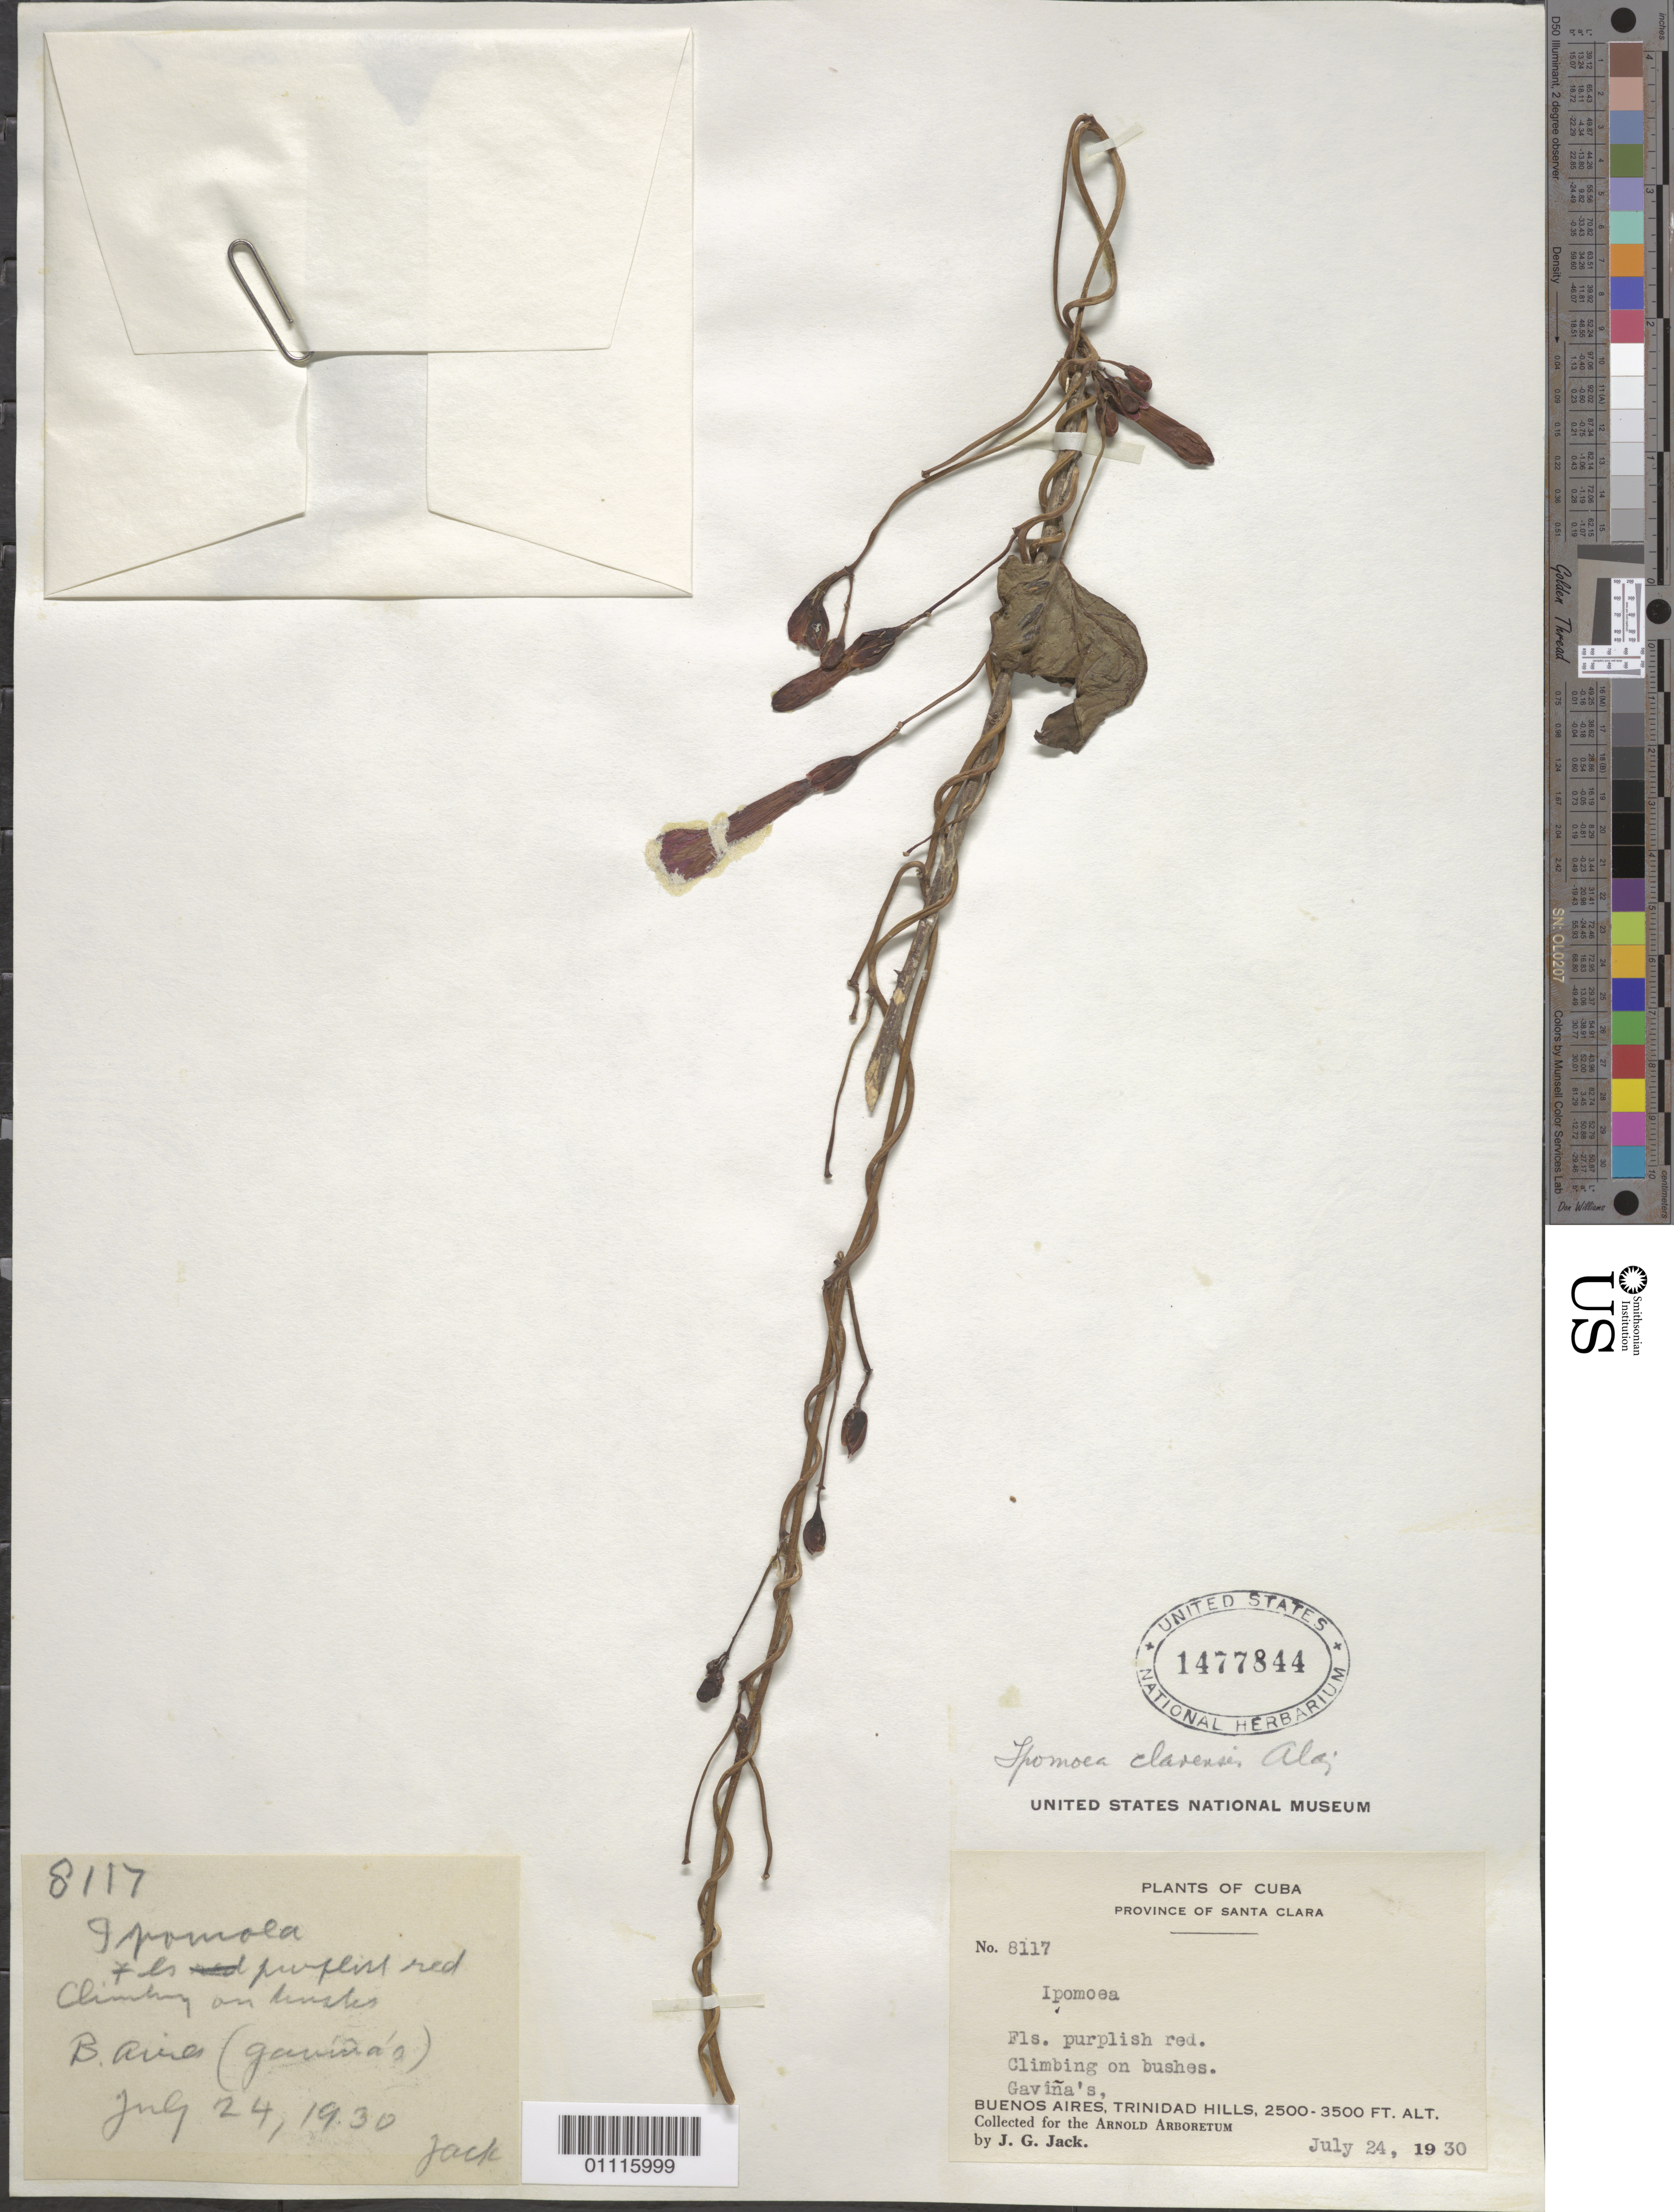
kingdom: Plantae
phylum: Tracheophyta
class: Magnoliopsida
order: Solanales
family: Convolvulaceae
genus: Ipomoea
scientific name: Ipomoea clarensis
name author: Alain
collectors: J. G. Jack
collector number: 8117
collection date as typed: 24 Jul 1930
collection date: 1930-07-24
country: Cuba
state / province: Sancti Spiritus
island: Cuba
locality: Buenos Aires, Trinidad Hills Gavina's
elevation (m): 2500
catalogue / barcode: US 1477844